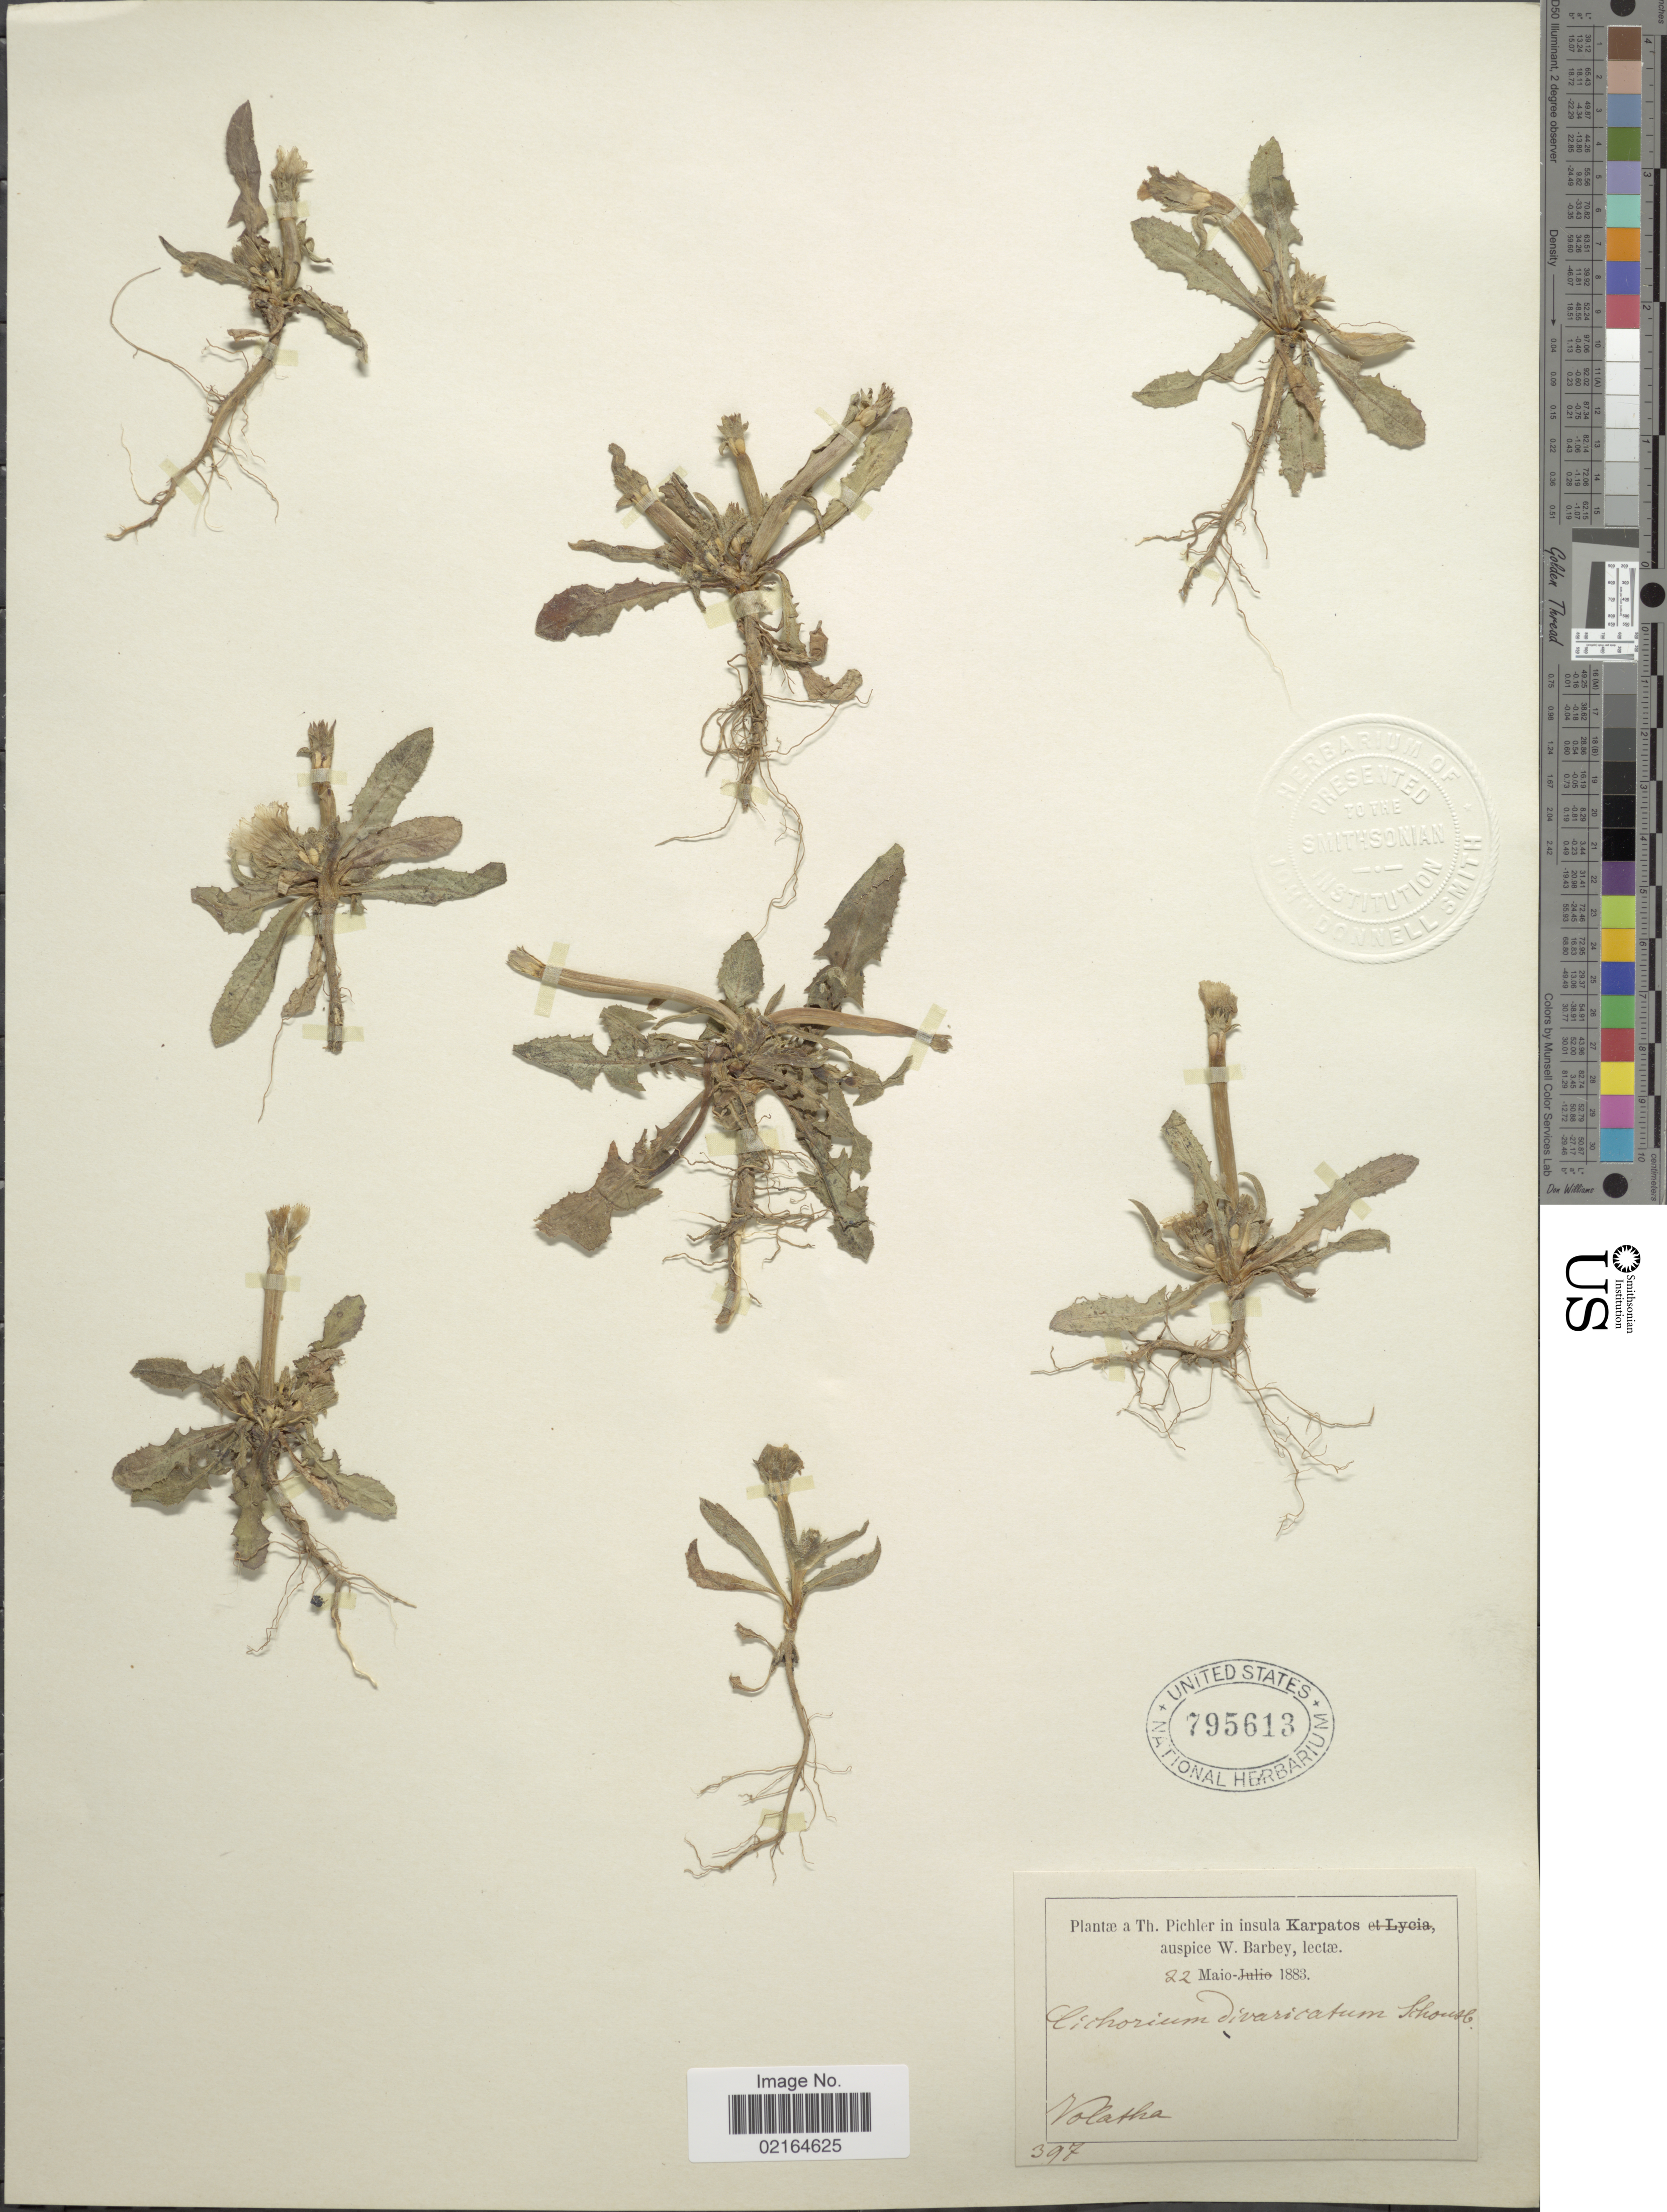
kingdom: Plantae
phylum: Tracheophyta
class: Magnoliopsida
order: Asterales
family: Asteraceae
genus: Cichorium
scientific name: Cichorium pumilum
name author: Jacq.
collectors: T. Pichler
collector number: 397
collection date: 1883-05-22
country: Greece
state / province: South Aegean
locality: In insula Karpatos, Volatha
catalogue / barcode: US 795613